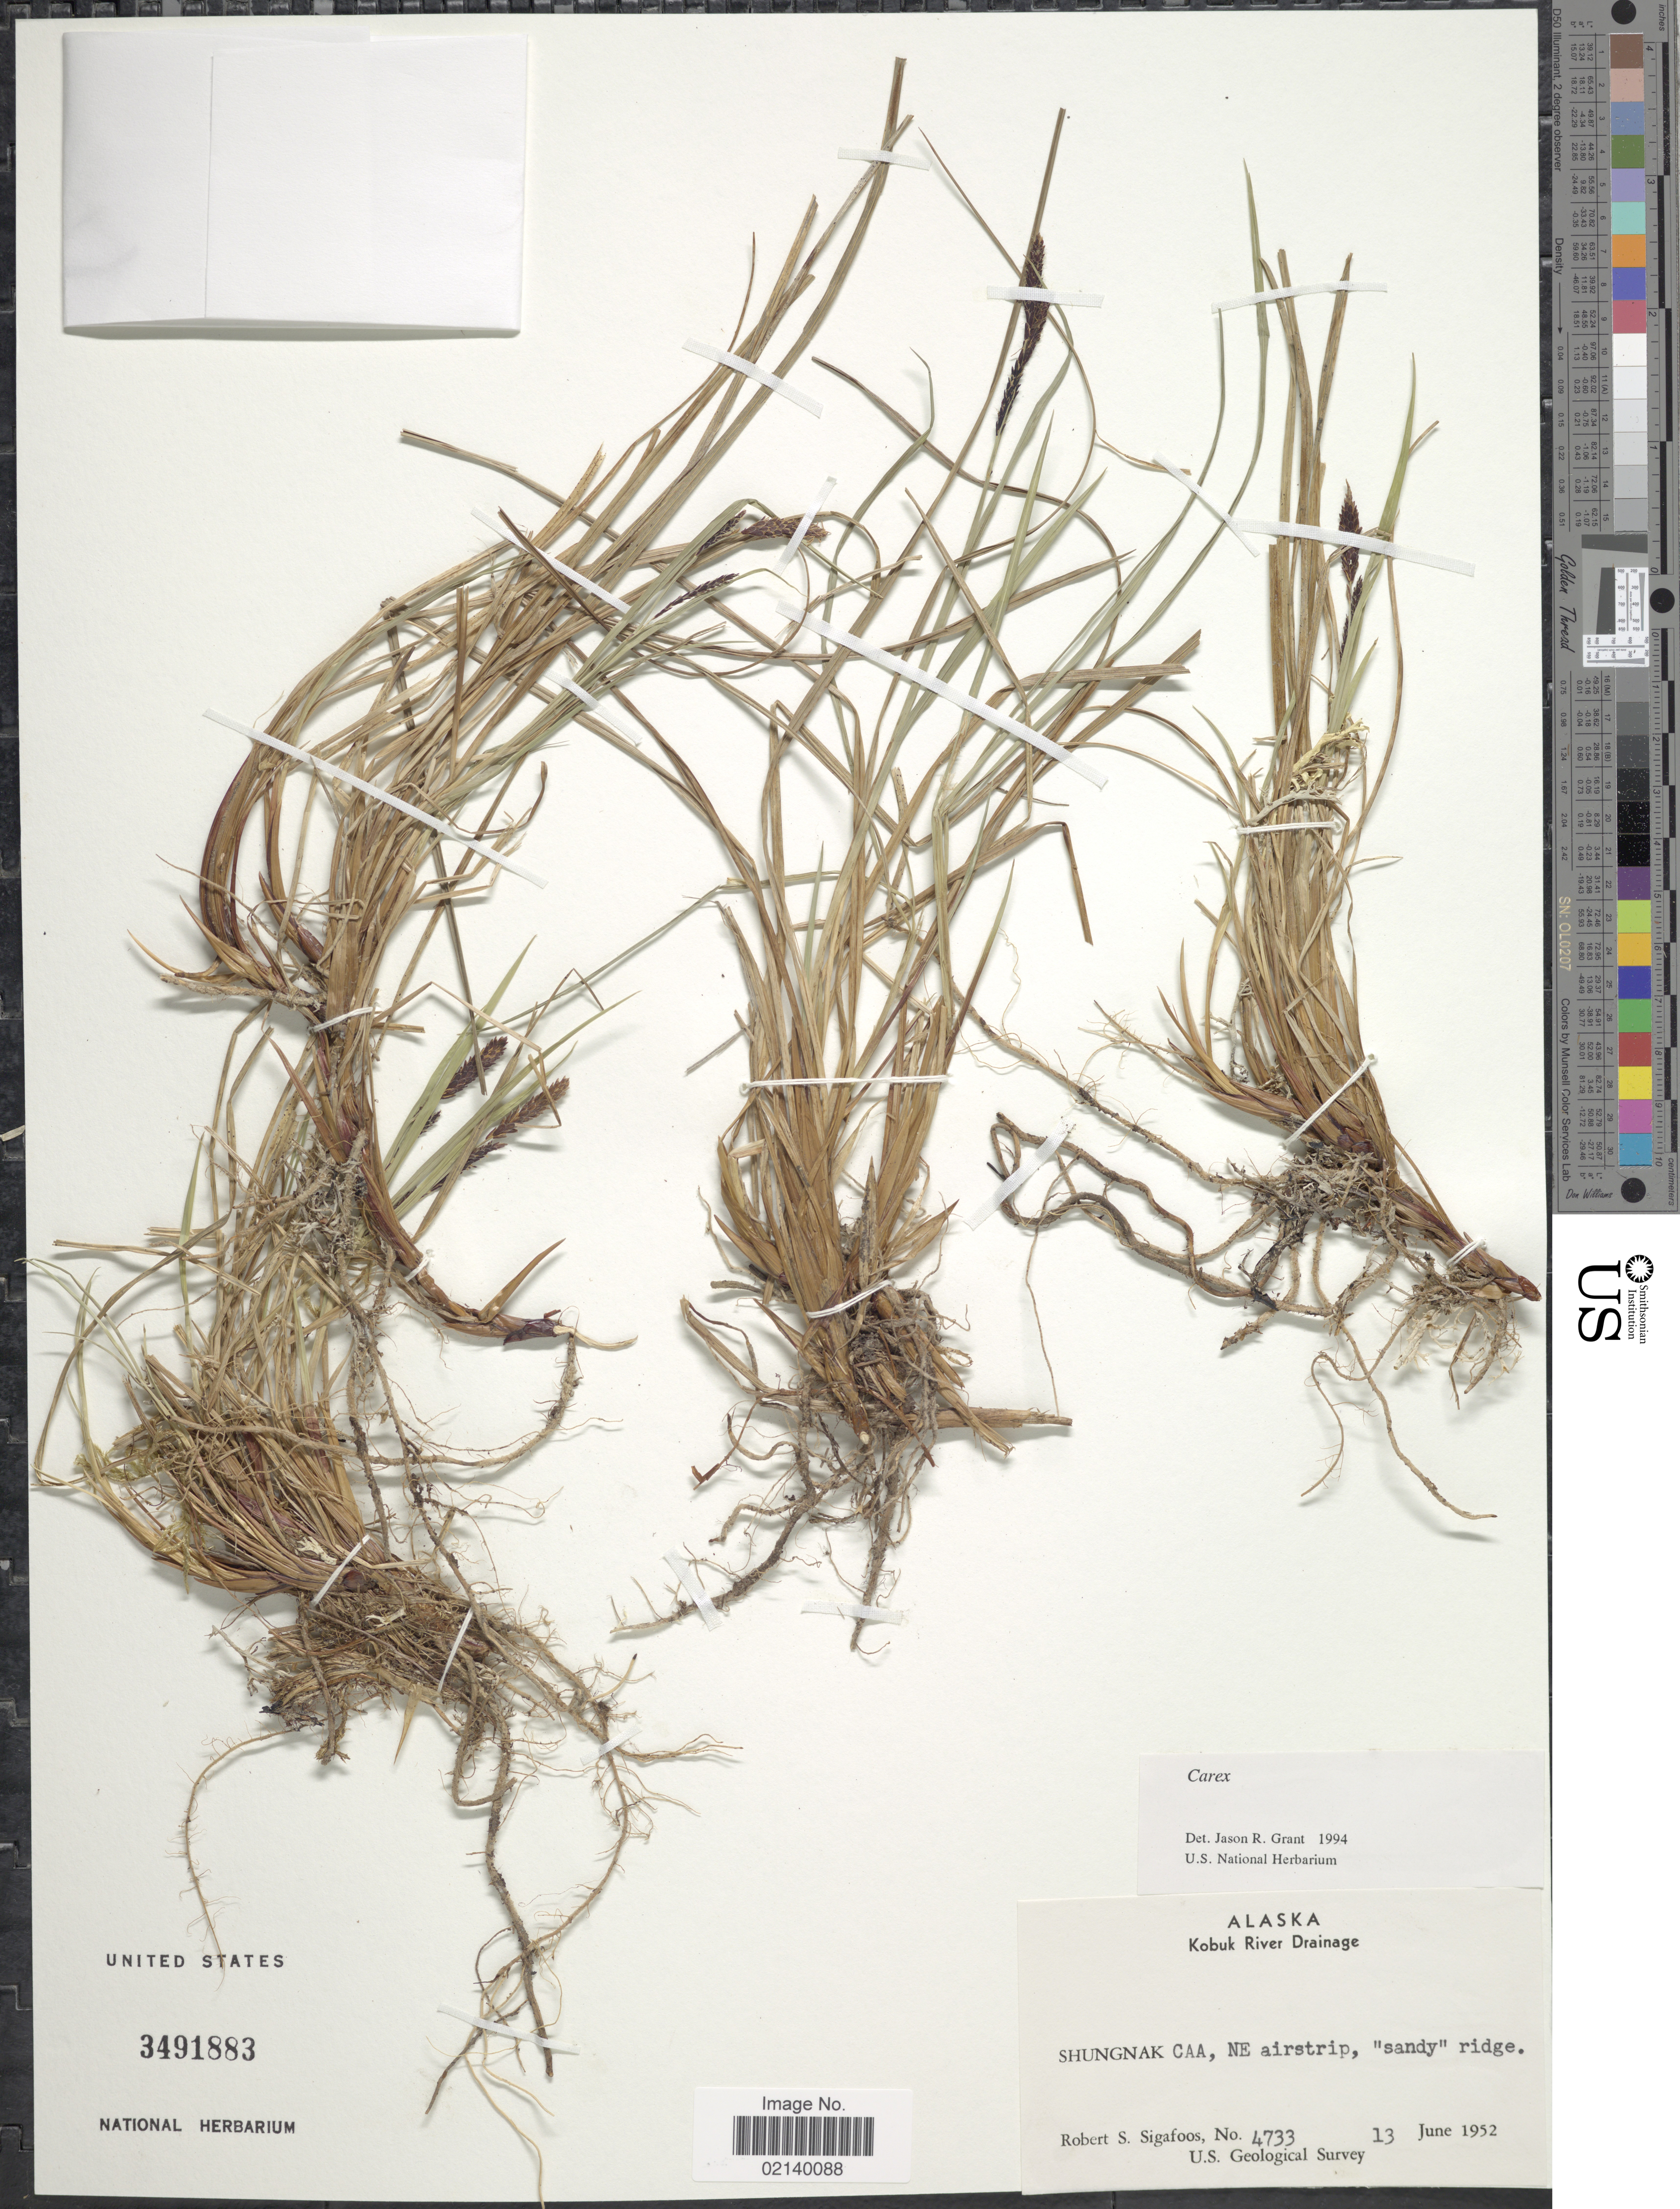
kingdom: Plantae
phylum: Tracheophyta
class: Liliopsida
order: Poales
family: Cyperaceae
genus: Carex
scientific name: Carex sp.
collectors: R. Sigafoos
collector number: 4733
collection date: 1952-06-13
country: United States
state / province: Alaska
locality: Kobuk River Drainage, Shungnak CAA, NE airstrip, "sandy" ridge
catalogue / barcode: US 3491883